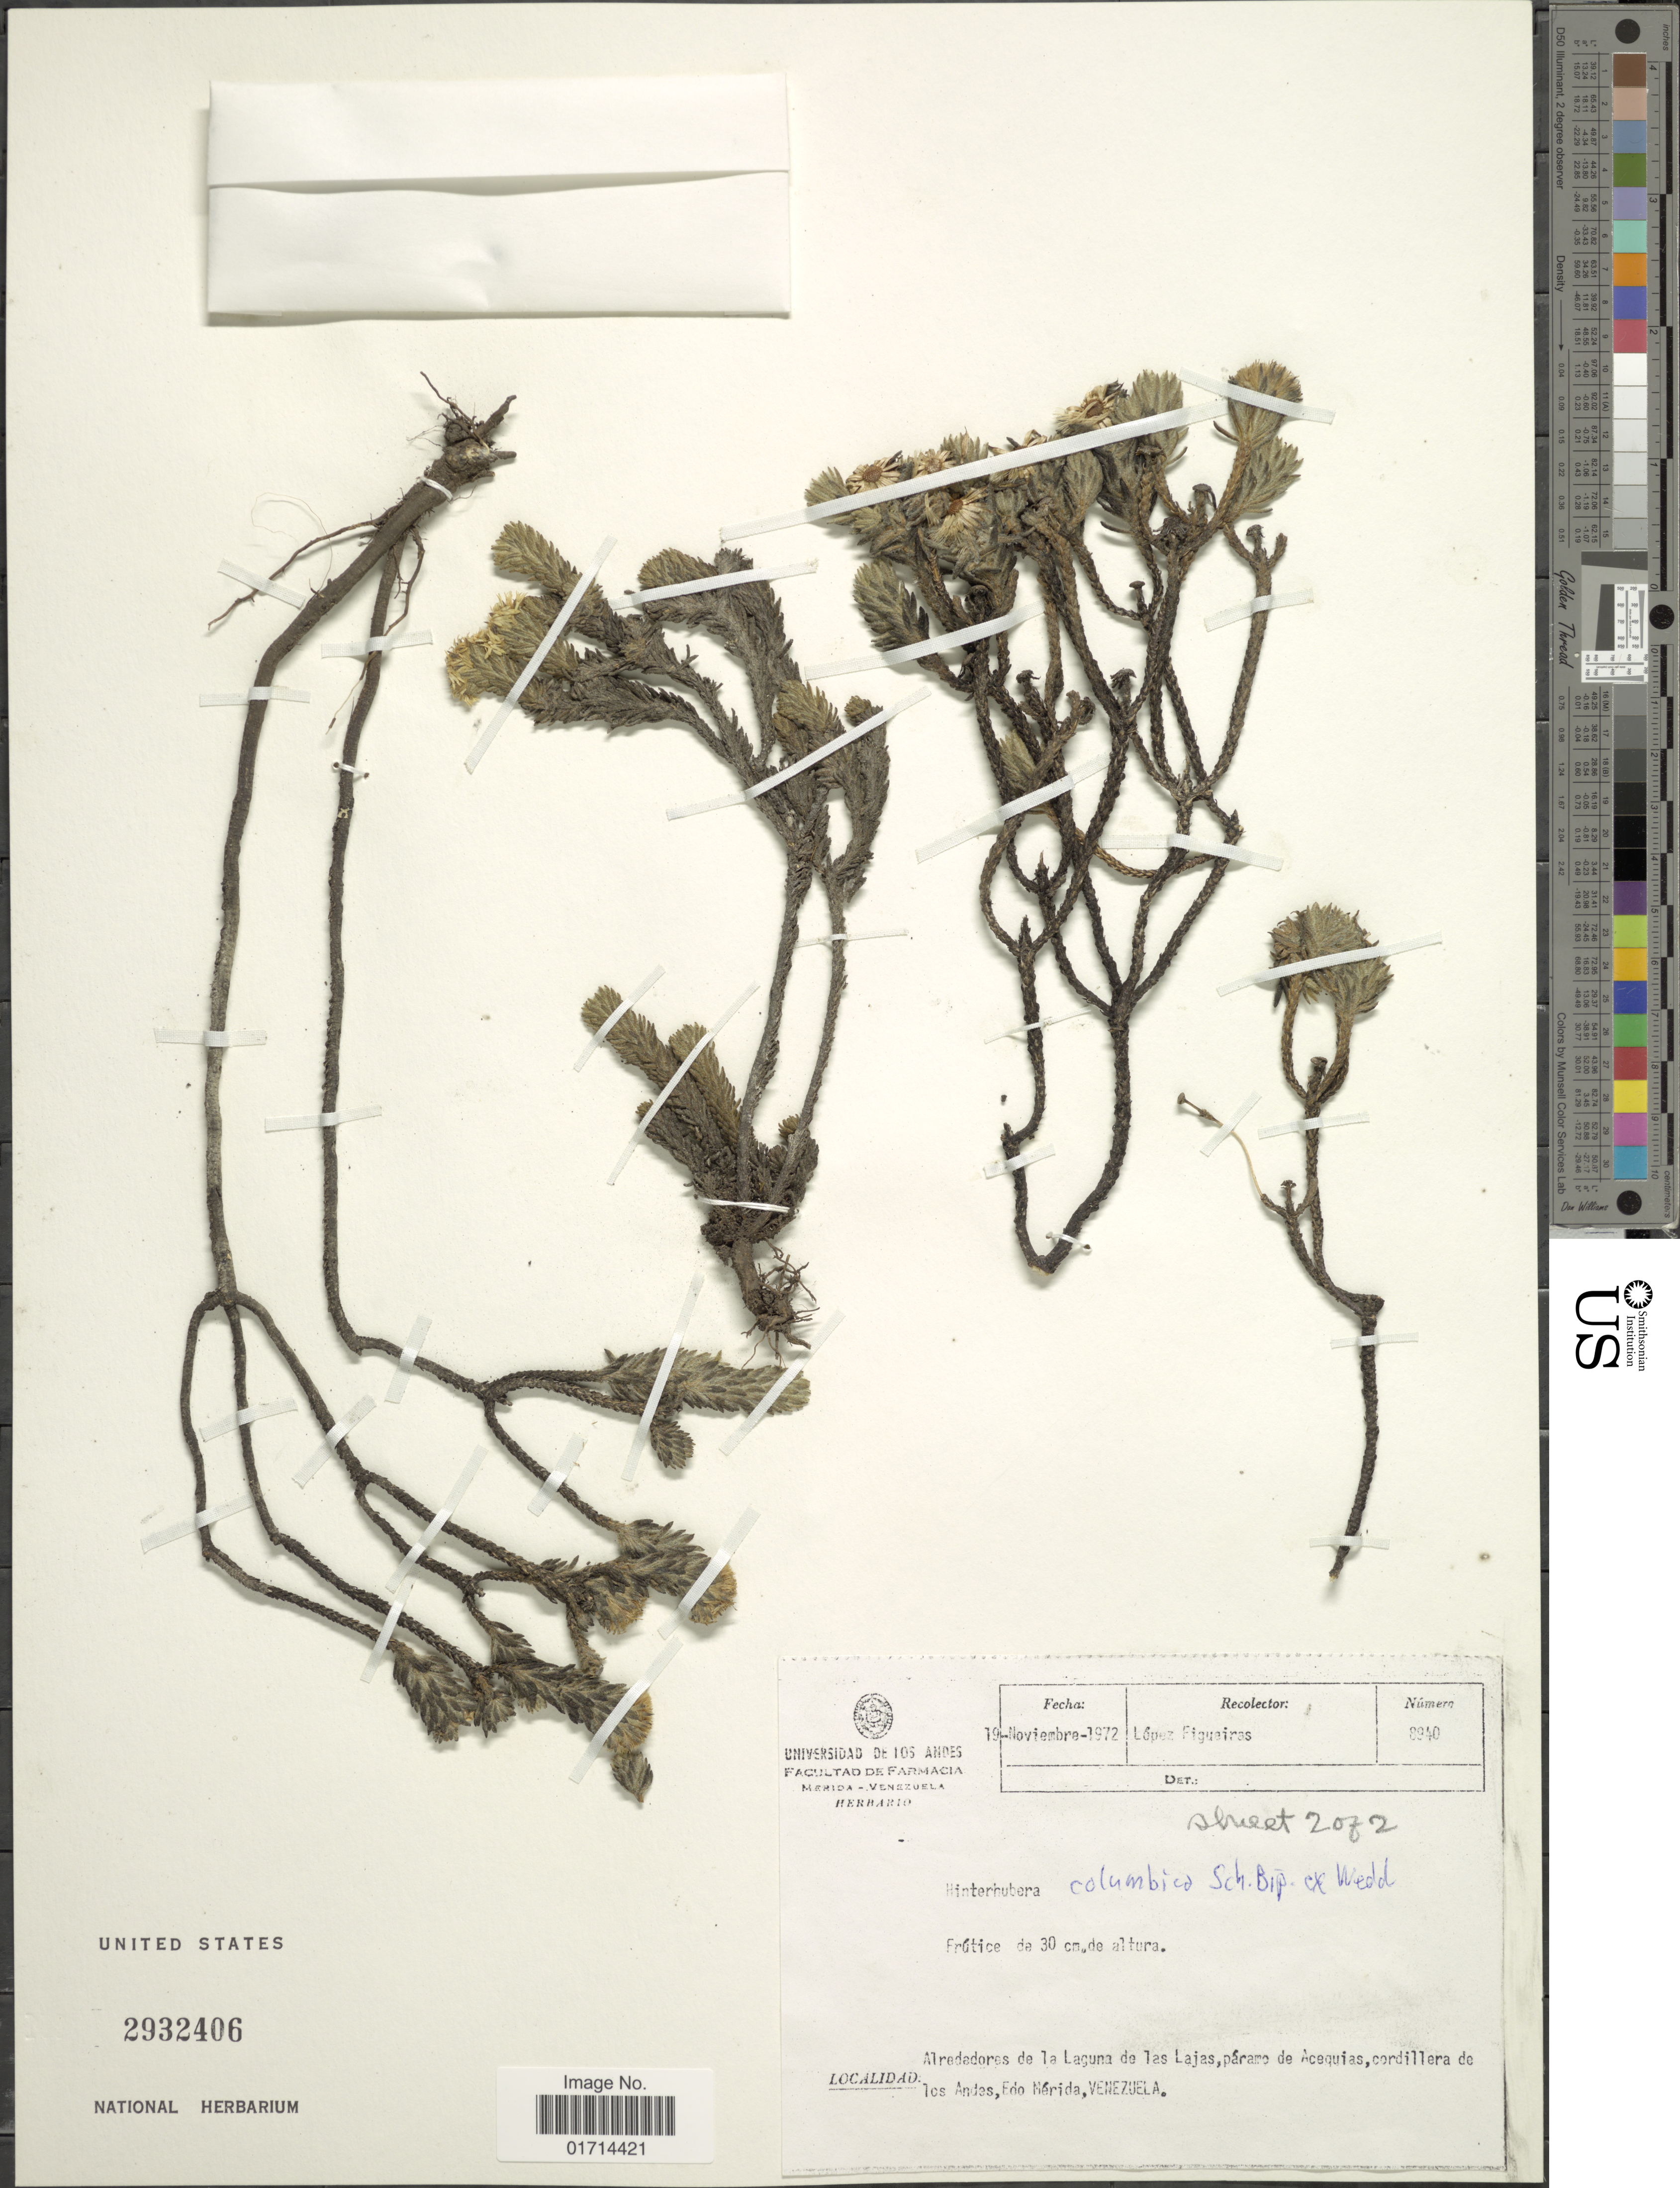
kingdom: Plantae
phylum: Tracheophyta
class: Magnoliopsida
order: Asterales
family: Asteraceae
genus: Hinterhubera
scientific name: Hinterhubera columbica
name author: Sch. Bip. ex Wedd.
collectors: M. López Figueiras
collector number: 8940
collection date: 1972-11-19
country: Venezuela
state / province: Mérida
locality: Alrededores de la Laguna de las Lajas, paramo de Acequias, cordillera de los Andes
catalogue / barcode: US 2932406